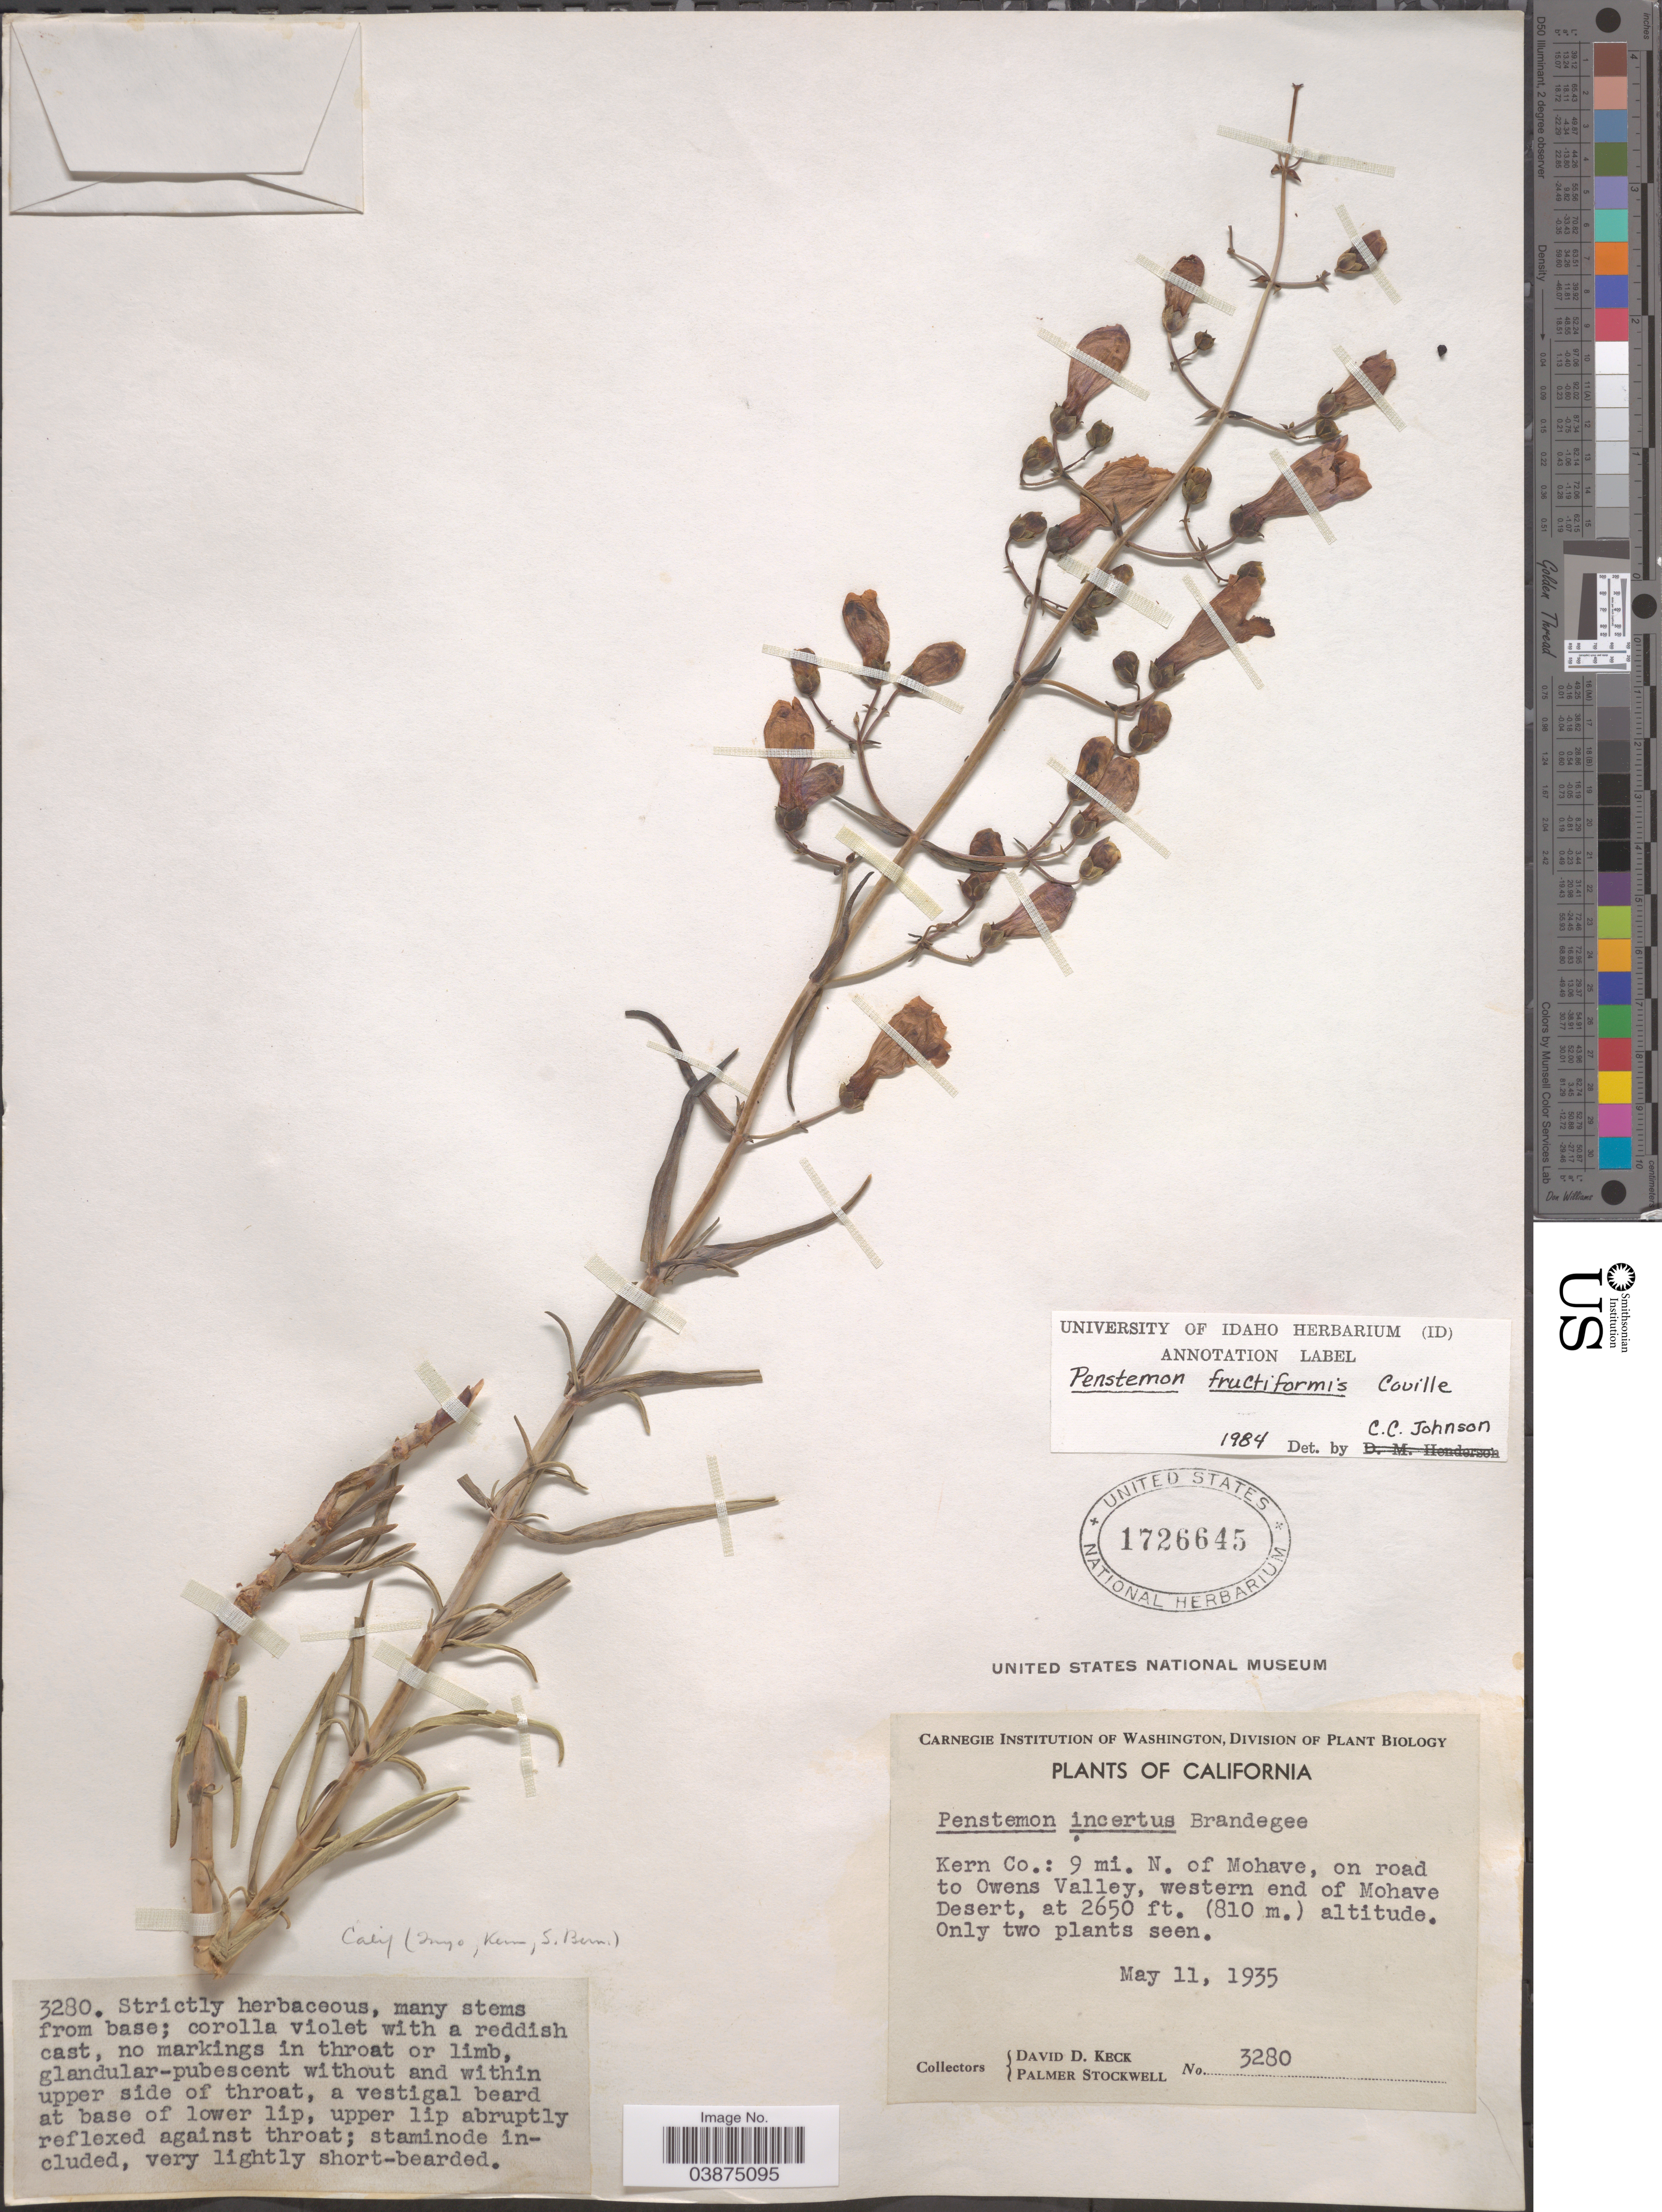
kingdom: Plantae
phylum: Tracheophyta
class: Magnoliopsida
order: Lamiales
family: Plantaginaceae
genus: Penstemon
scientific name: Penstemon fruticiformis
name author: Coville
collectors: D. D. Keck & P. Stockwell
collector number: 3280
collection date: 1935-05-11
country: United States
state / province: California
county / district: Kern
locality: Kern Co.: 9 mi. N. of Mohave, on road to Owens Valley, western end of Mohave Desert.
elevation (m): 808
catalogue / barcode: US 1726645